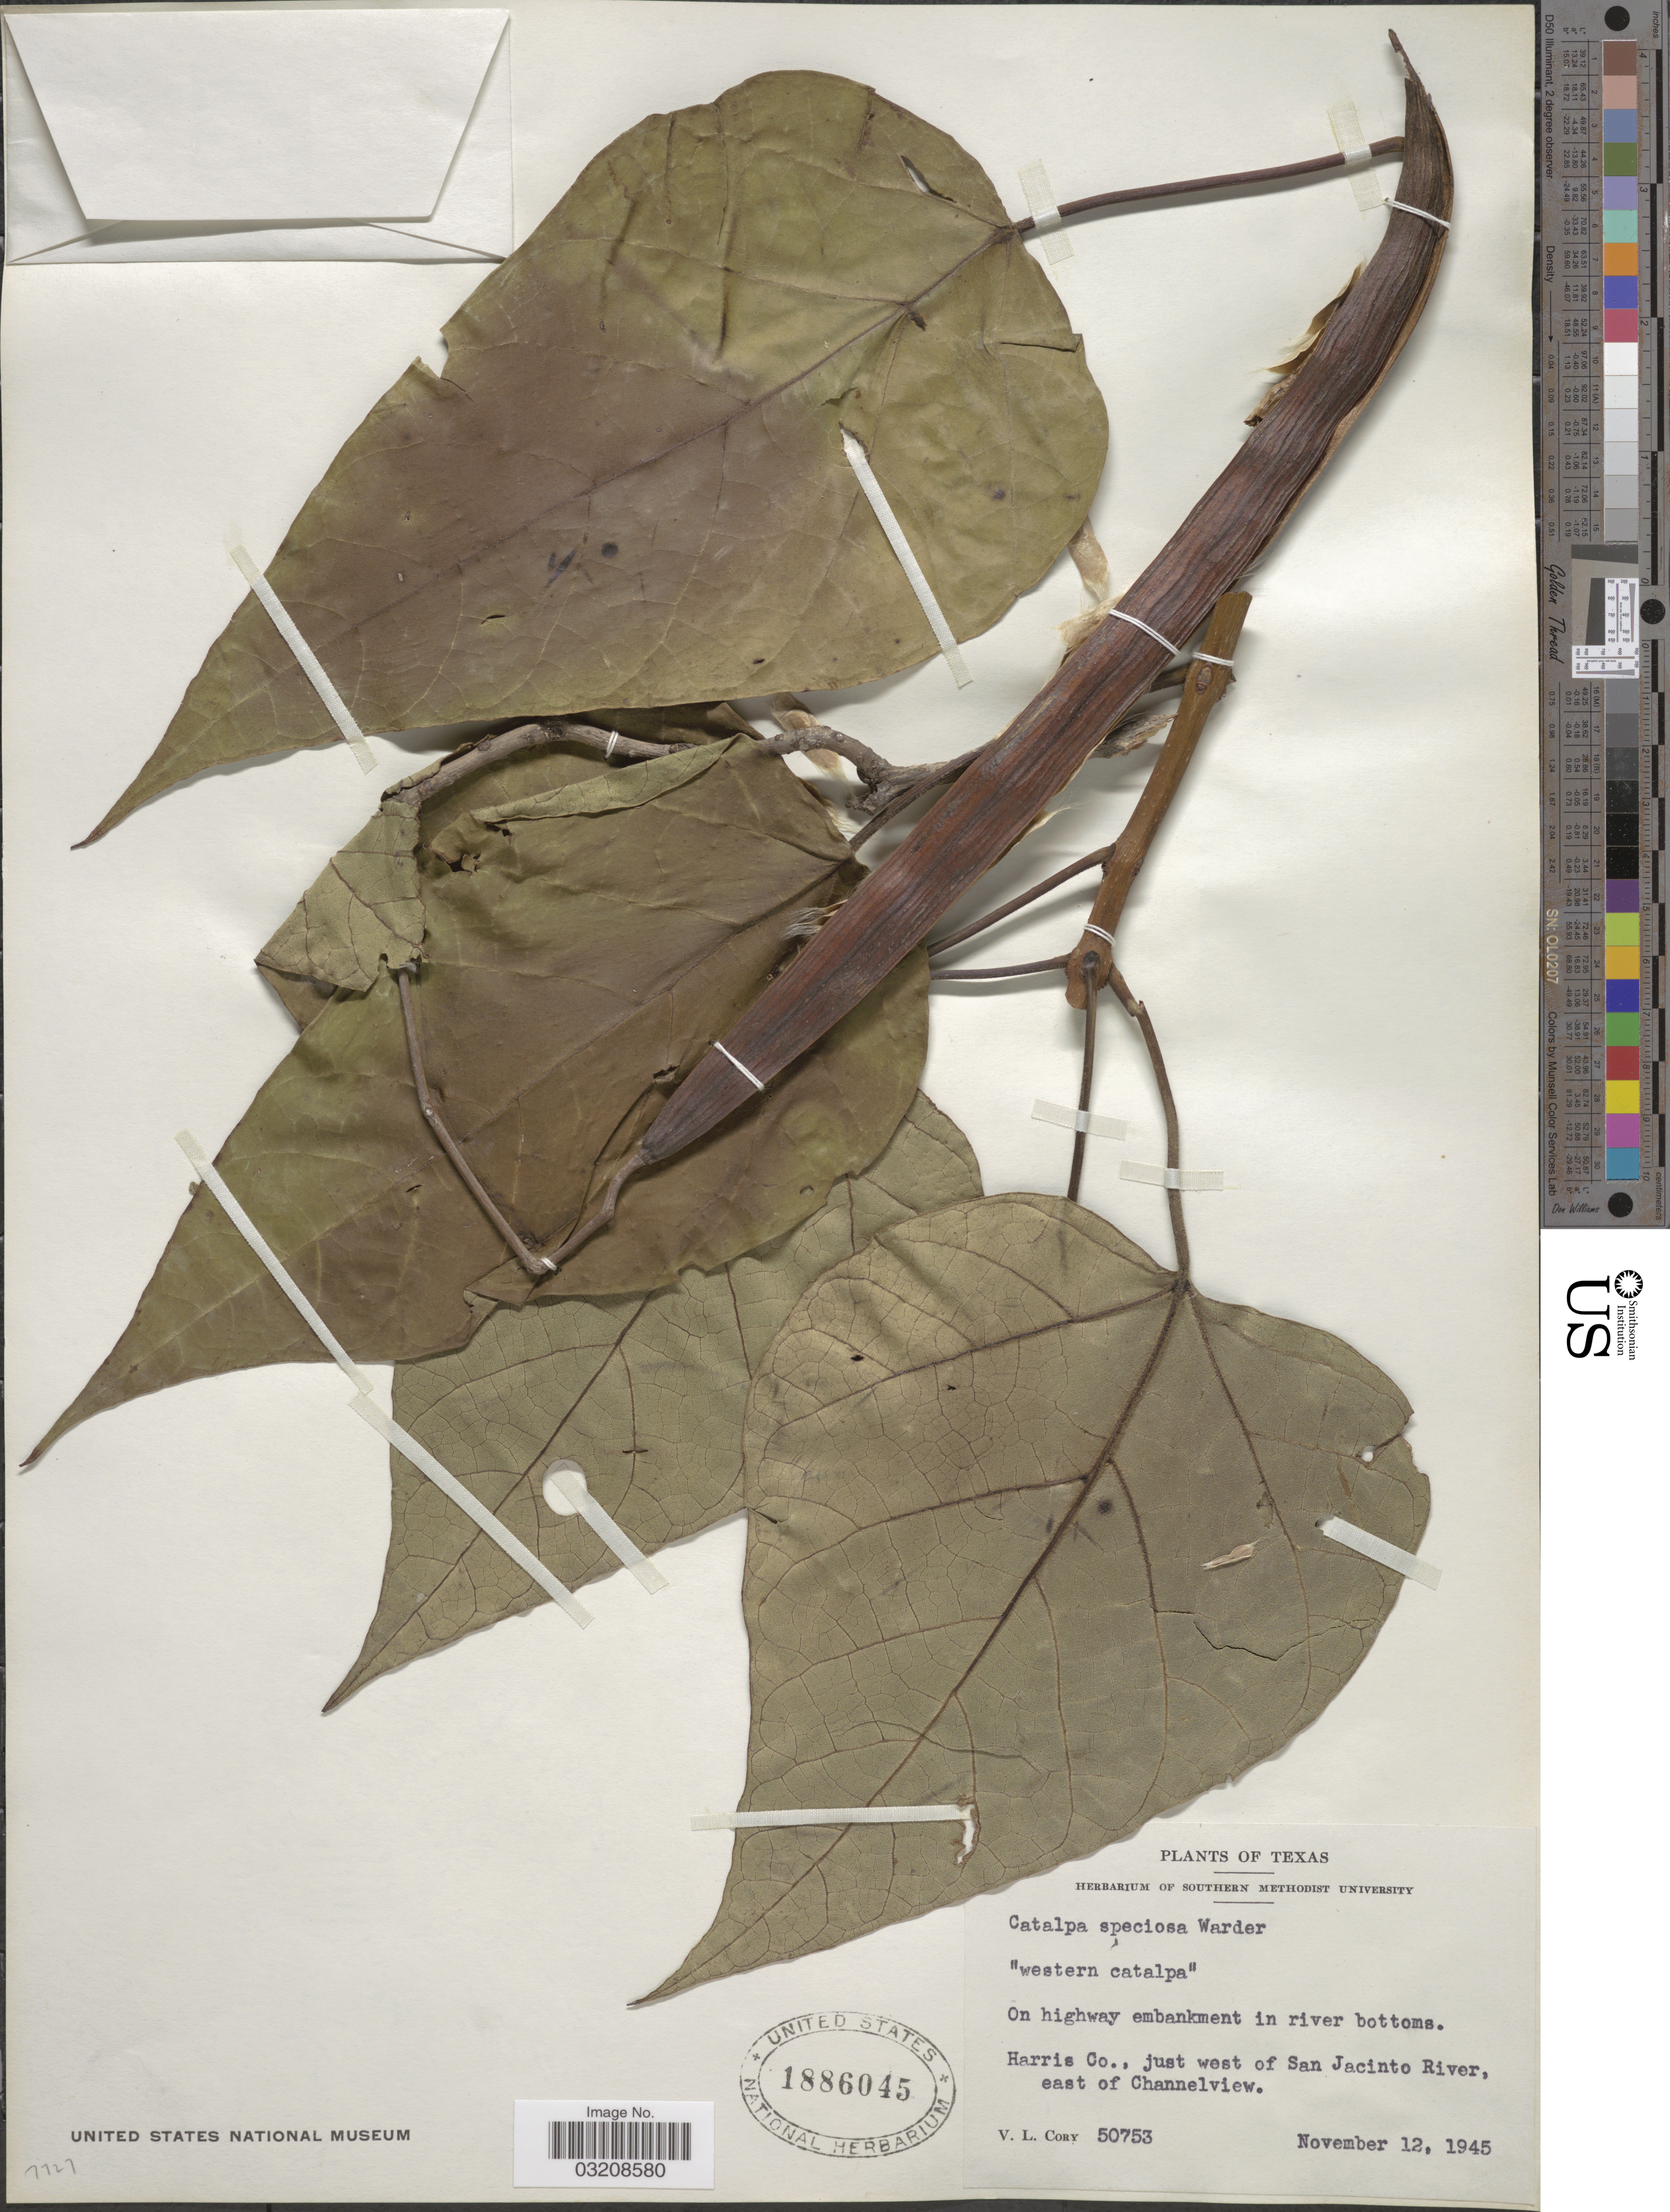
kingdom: Plantae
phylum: Tracheophyta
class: Magnoliopsida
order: Lamiales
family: Bignoniaceae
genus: Catalpa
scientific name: Catalpa speciosa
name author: (Warder) Warder ex Engelm.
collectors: V. Cory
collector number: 50753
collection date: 1945-11-12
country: United States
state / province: Texas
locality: Harris Co., just west of San Jacinto River, east of Channelview.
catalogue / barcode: US 1886045